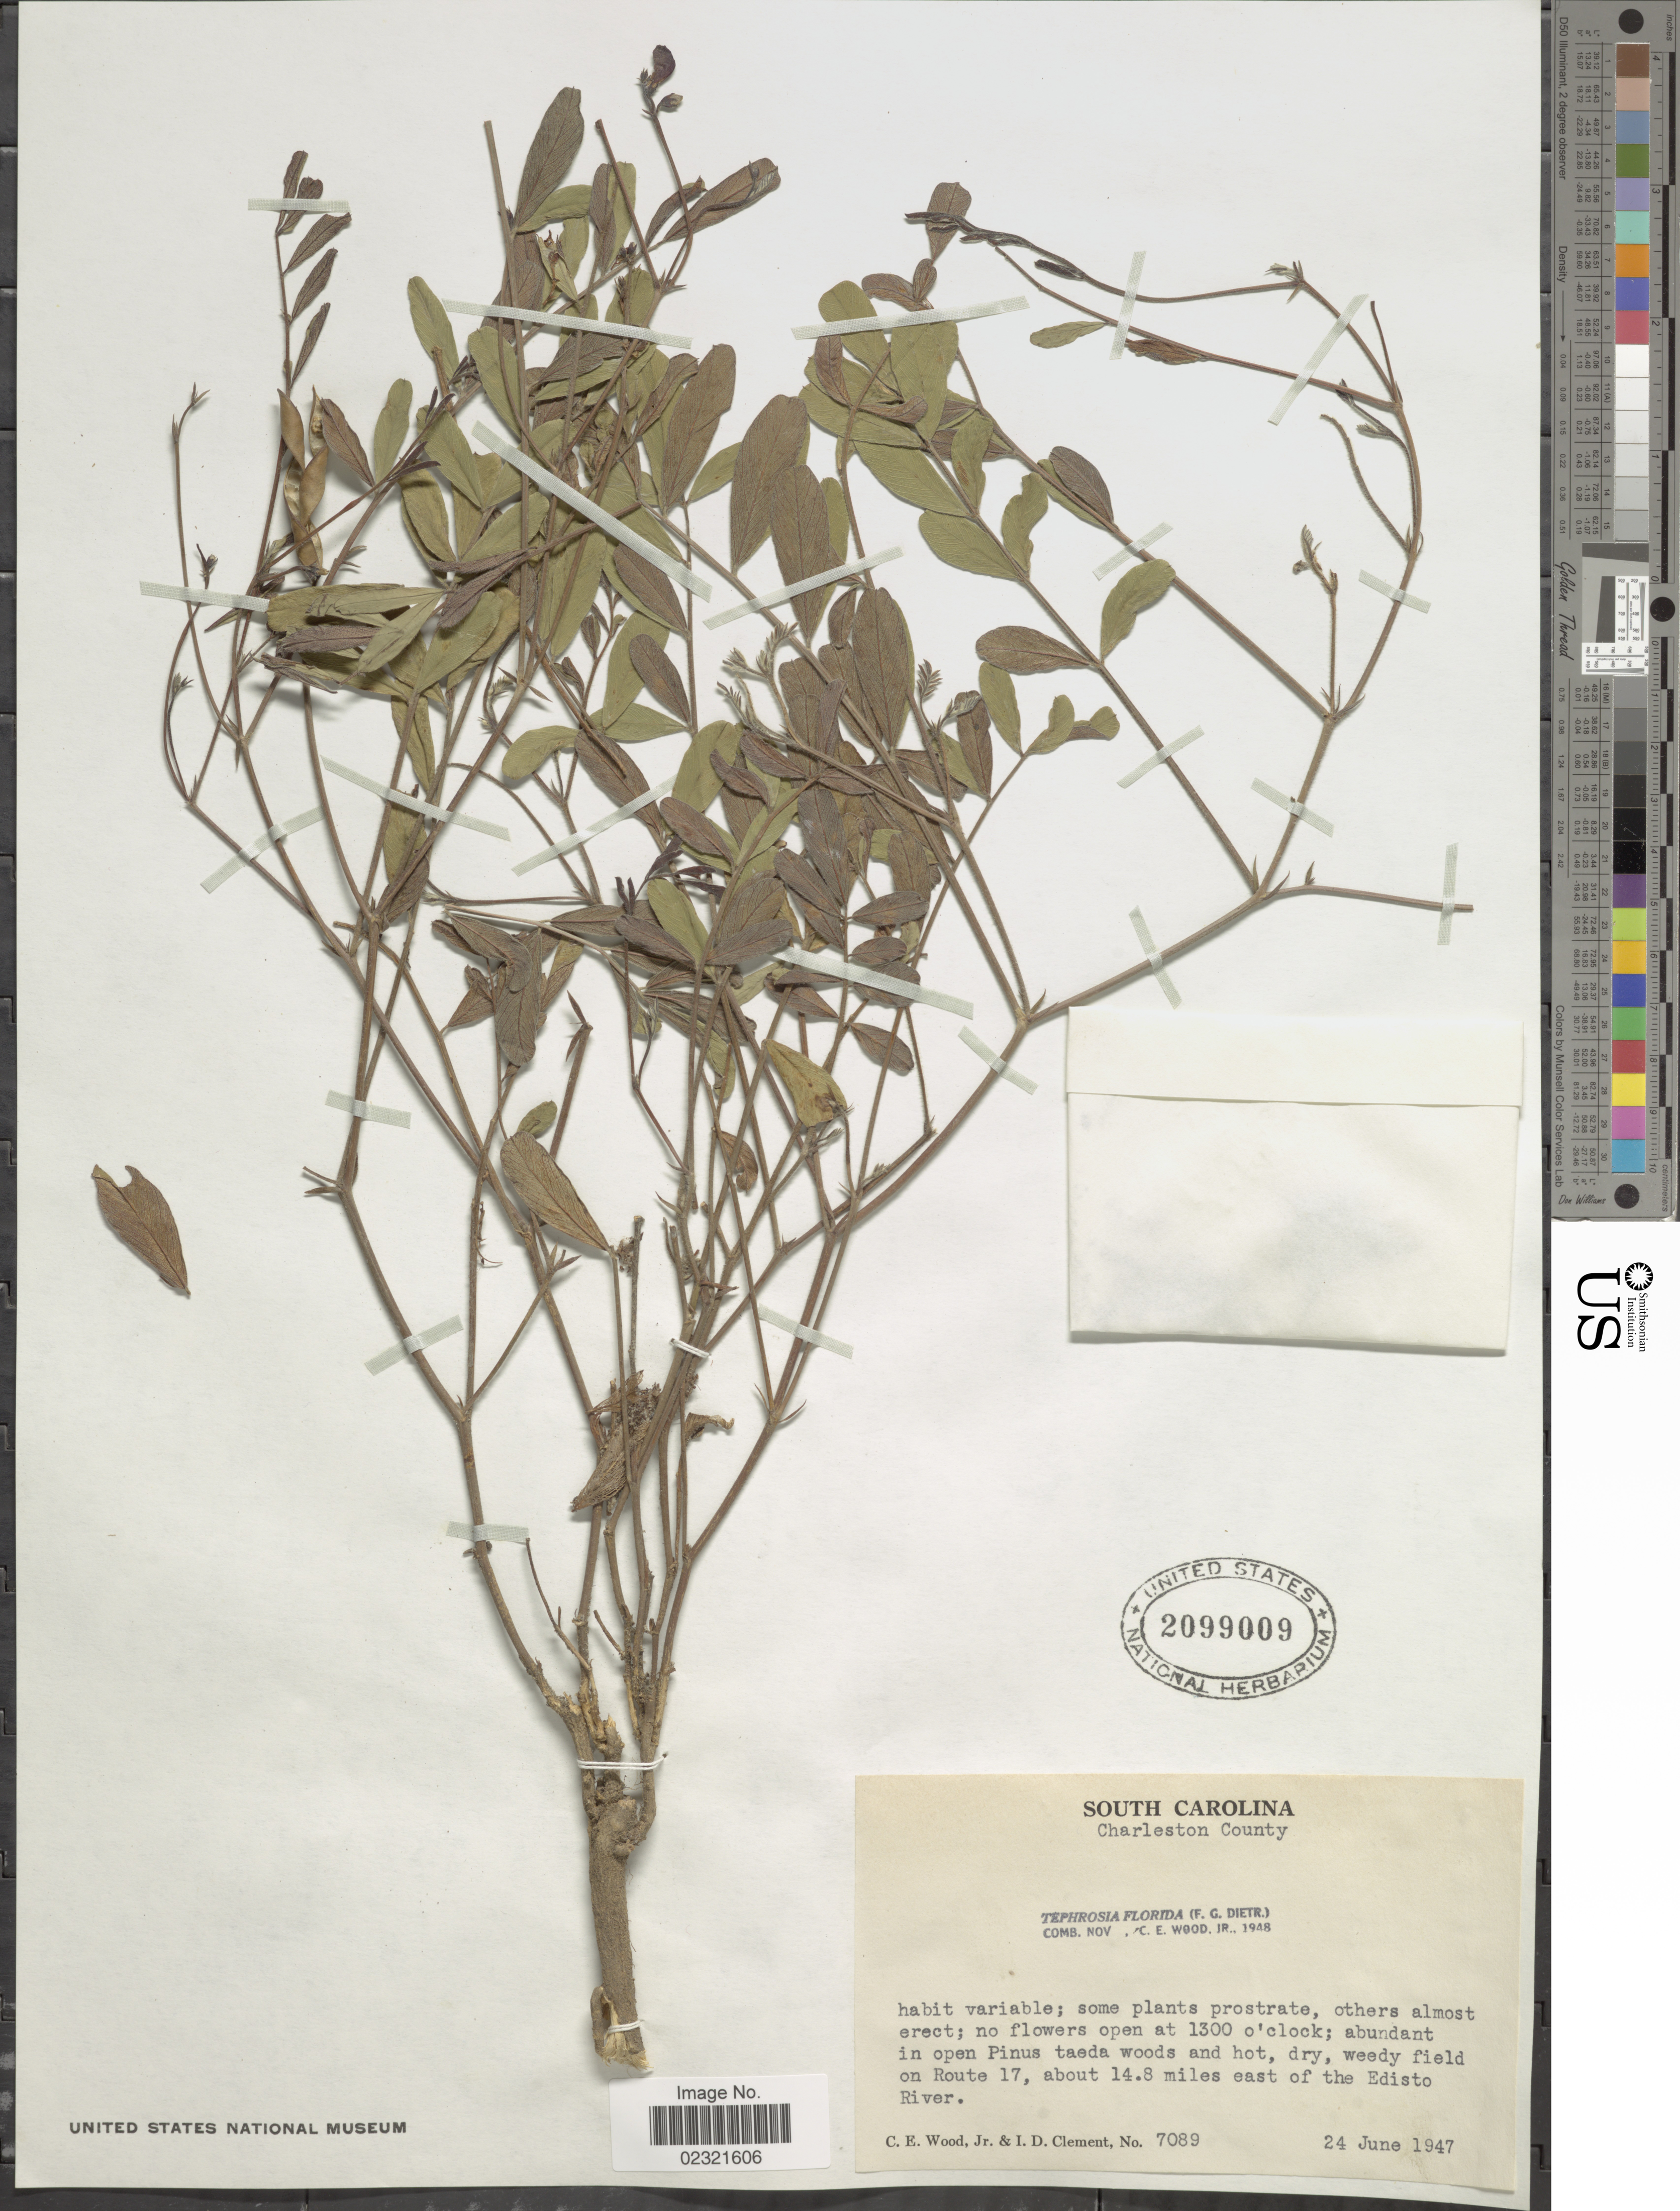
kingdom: Plantae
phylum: Tracheophyta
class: Magnoliopsida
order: Fabales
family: Fabaceae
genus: Tephrosia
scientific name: Tephrosia florida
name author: (Dietr.) C.E. Wood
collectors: C. Wood & I. Clement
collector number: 7089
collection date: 1947-06-24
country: United States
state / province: South Carolina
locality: Charleston County, weedy on Route 17, and 14.8 miles east of Esdisto River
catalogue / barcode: US 2099009